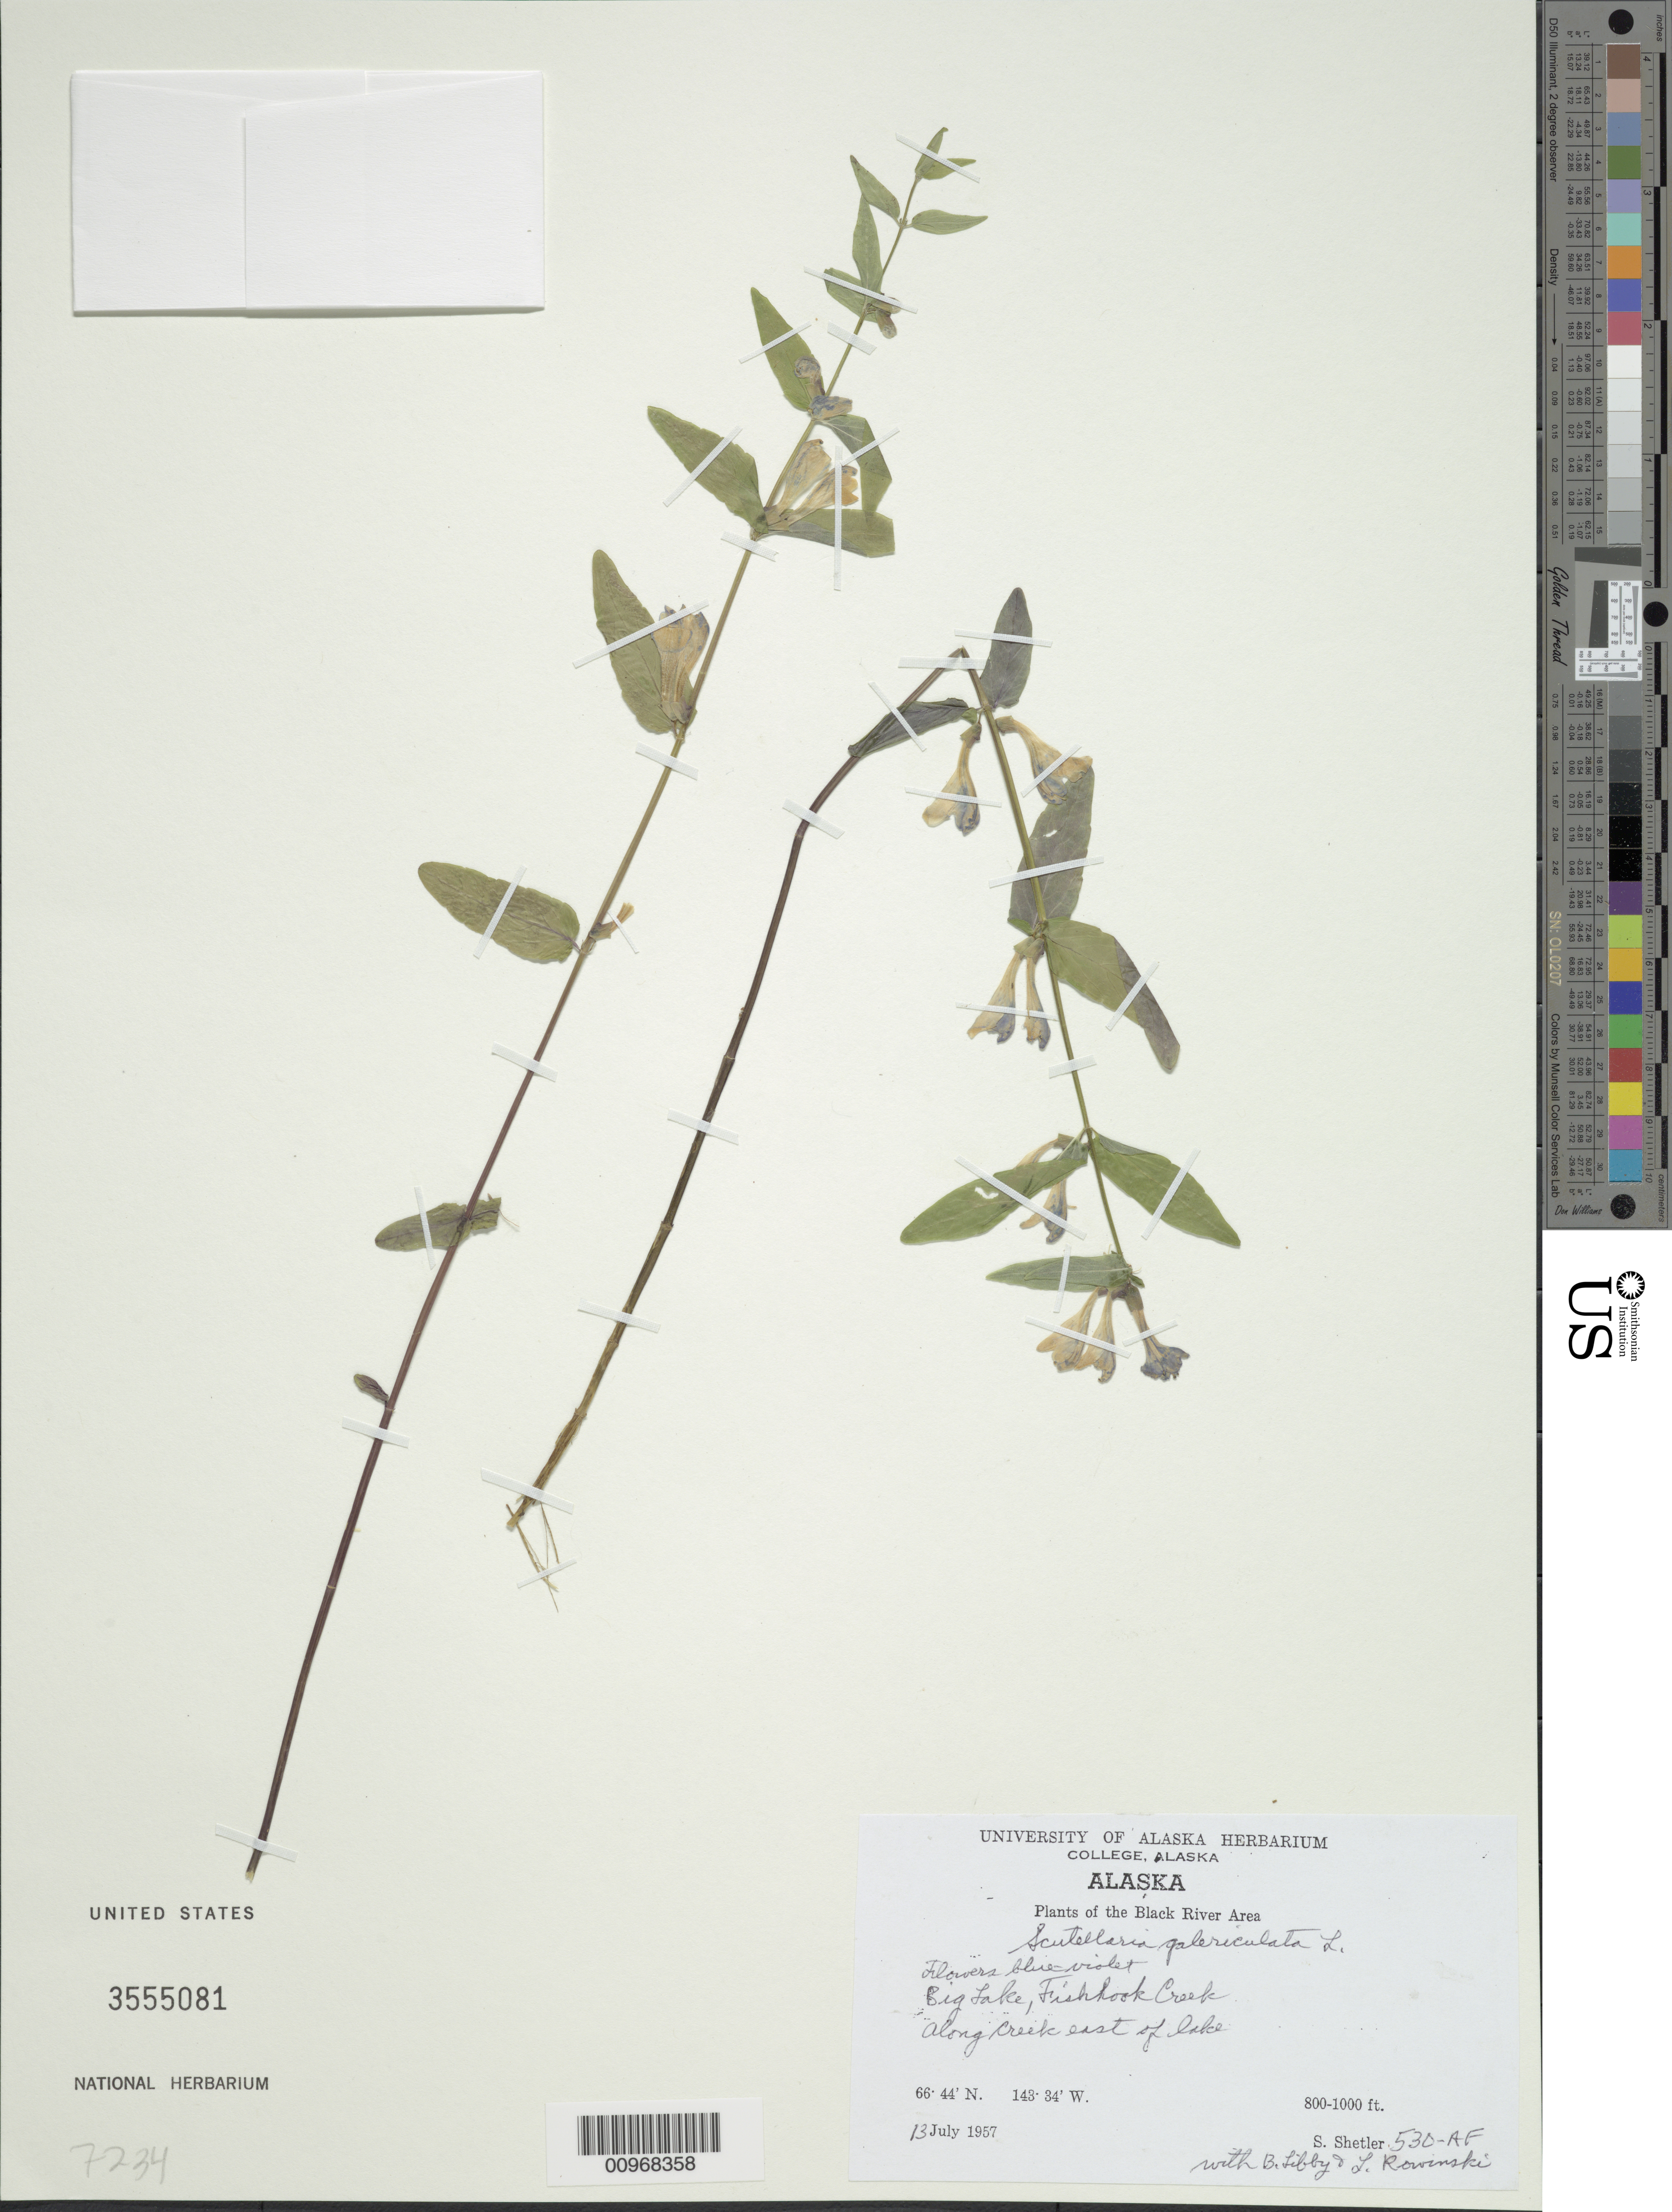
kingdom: Plantae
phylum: Tracheophyta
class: Magnoliopsida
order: Lamiales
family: Lamiaceae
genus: Scutellaria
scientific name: Scutellaria galericulata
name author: L.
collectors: S. Shetler, B. Libby & L. Rowinski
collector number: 530-AF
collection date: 1957-07-13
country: United States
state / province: Alaska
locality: Black River Area. Big Lake, Fishhook Creek. Along Creek east of lake.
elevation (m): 244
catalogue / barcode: US 3555081